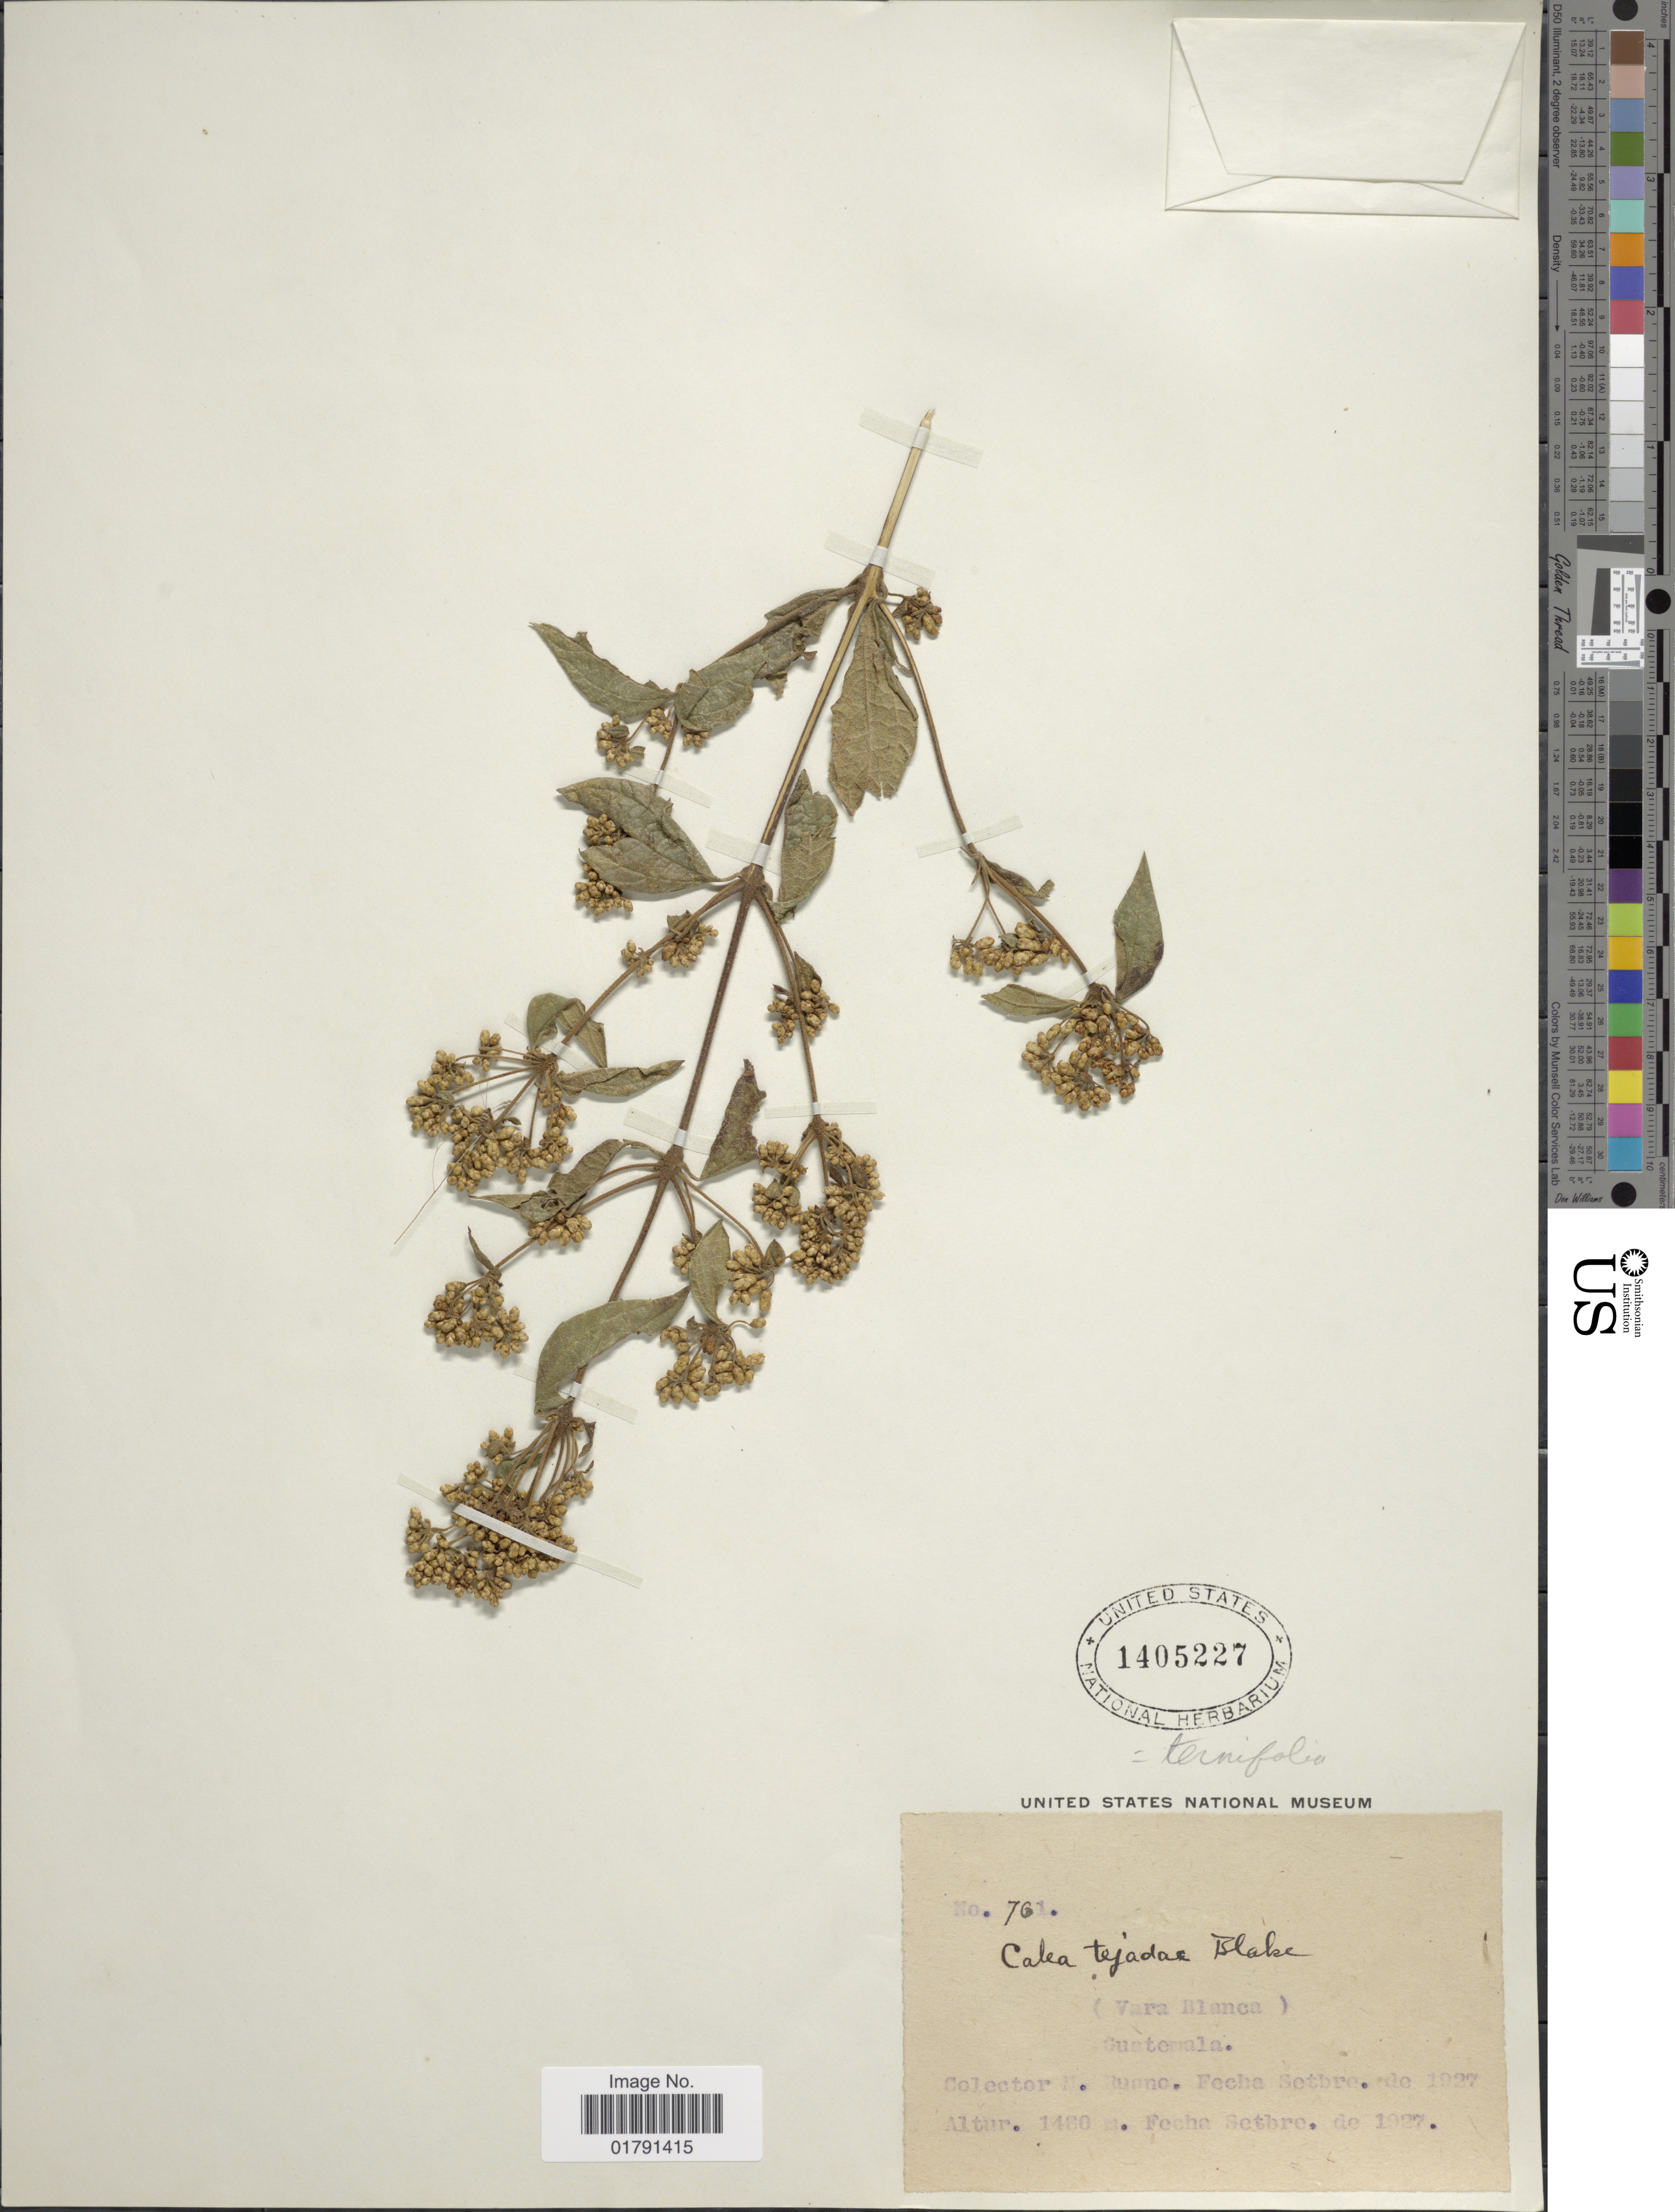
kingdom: Plantae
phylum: Tracheophyta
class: Magnoliopsida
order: Asterales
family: Asteraceae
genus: Calea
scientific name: Calea ternifolia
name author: Kunth in Humb. et al.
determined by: Bueno, Vinicius Resende, (ICN), Universidade Federal do Rio Grande do Sul (BRAZIL)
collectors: M. Ruano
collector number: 761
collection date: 1927-09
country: Guatemala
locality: Vara Blanca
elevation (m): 1480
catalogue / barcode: US 1405227